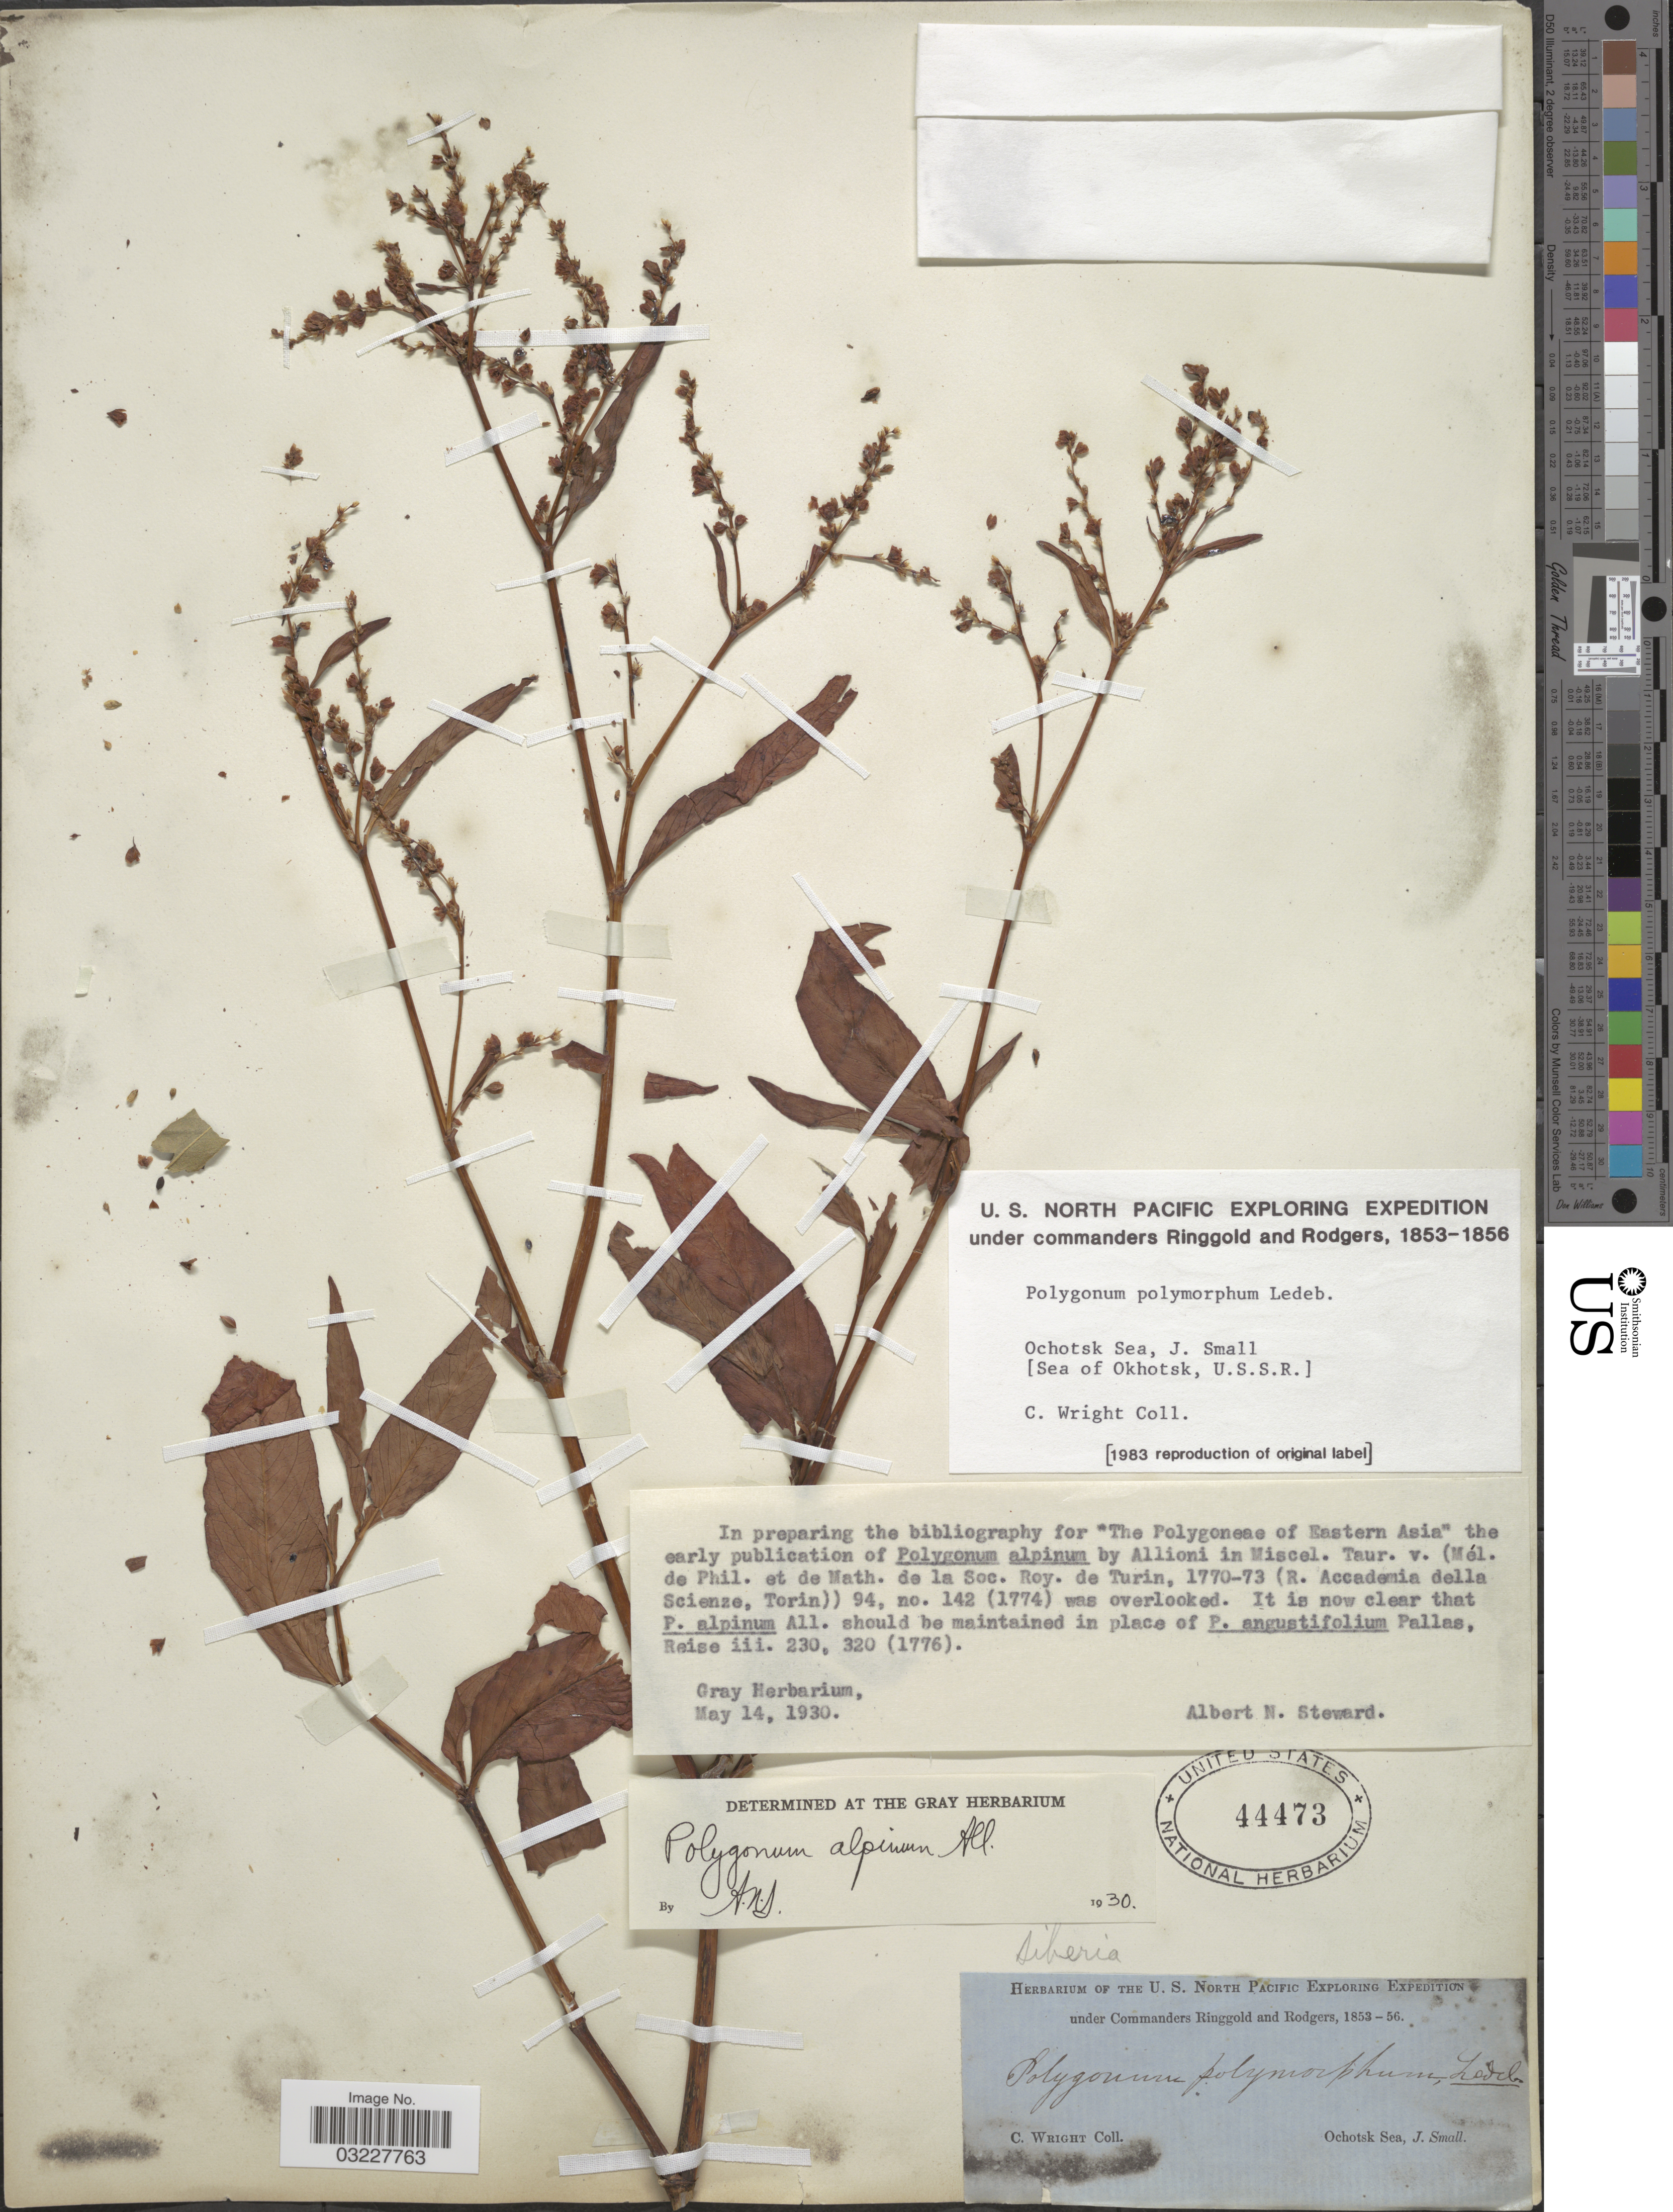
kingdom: Plantae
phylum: Tracheophyta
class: Magnoliopsida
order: Caryophyllales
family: Polygonaceae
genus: Koenigia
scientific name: Koenigia alpina var. alpina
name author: (All.) T.M. Schust. & Reveal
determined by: Strong, Mark T., (BOT), Smithsonian Institution - National Museum of Natural History (UNITED STATES)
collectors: C. Wright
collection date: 1853/1856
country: Russian Federation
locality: Siberia. Ochotsk Sea.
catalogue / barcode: US 44473